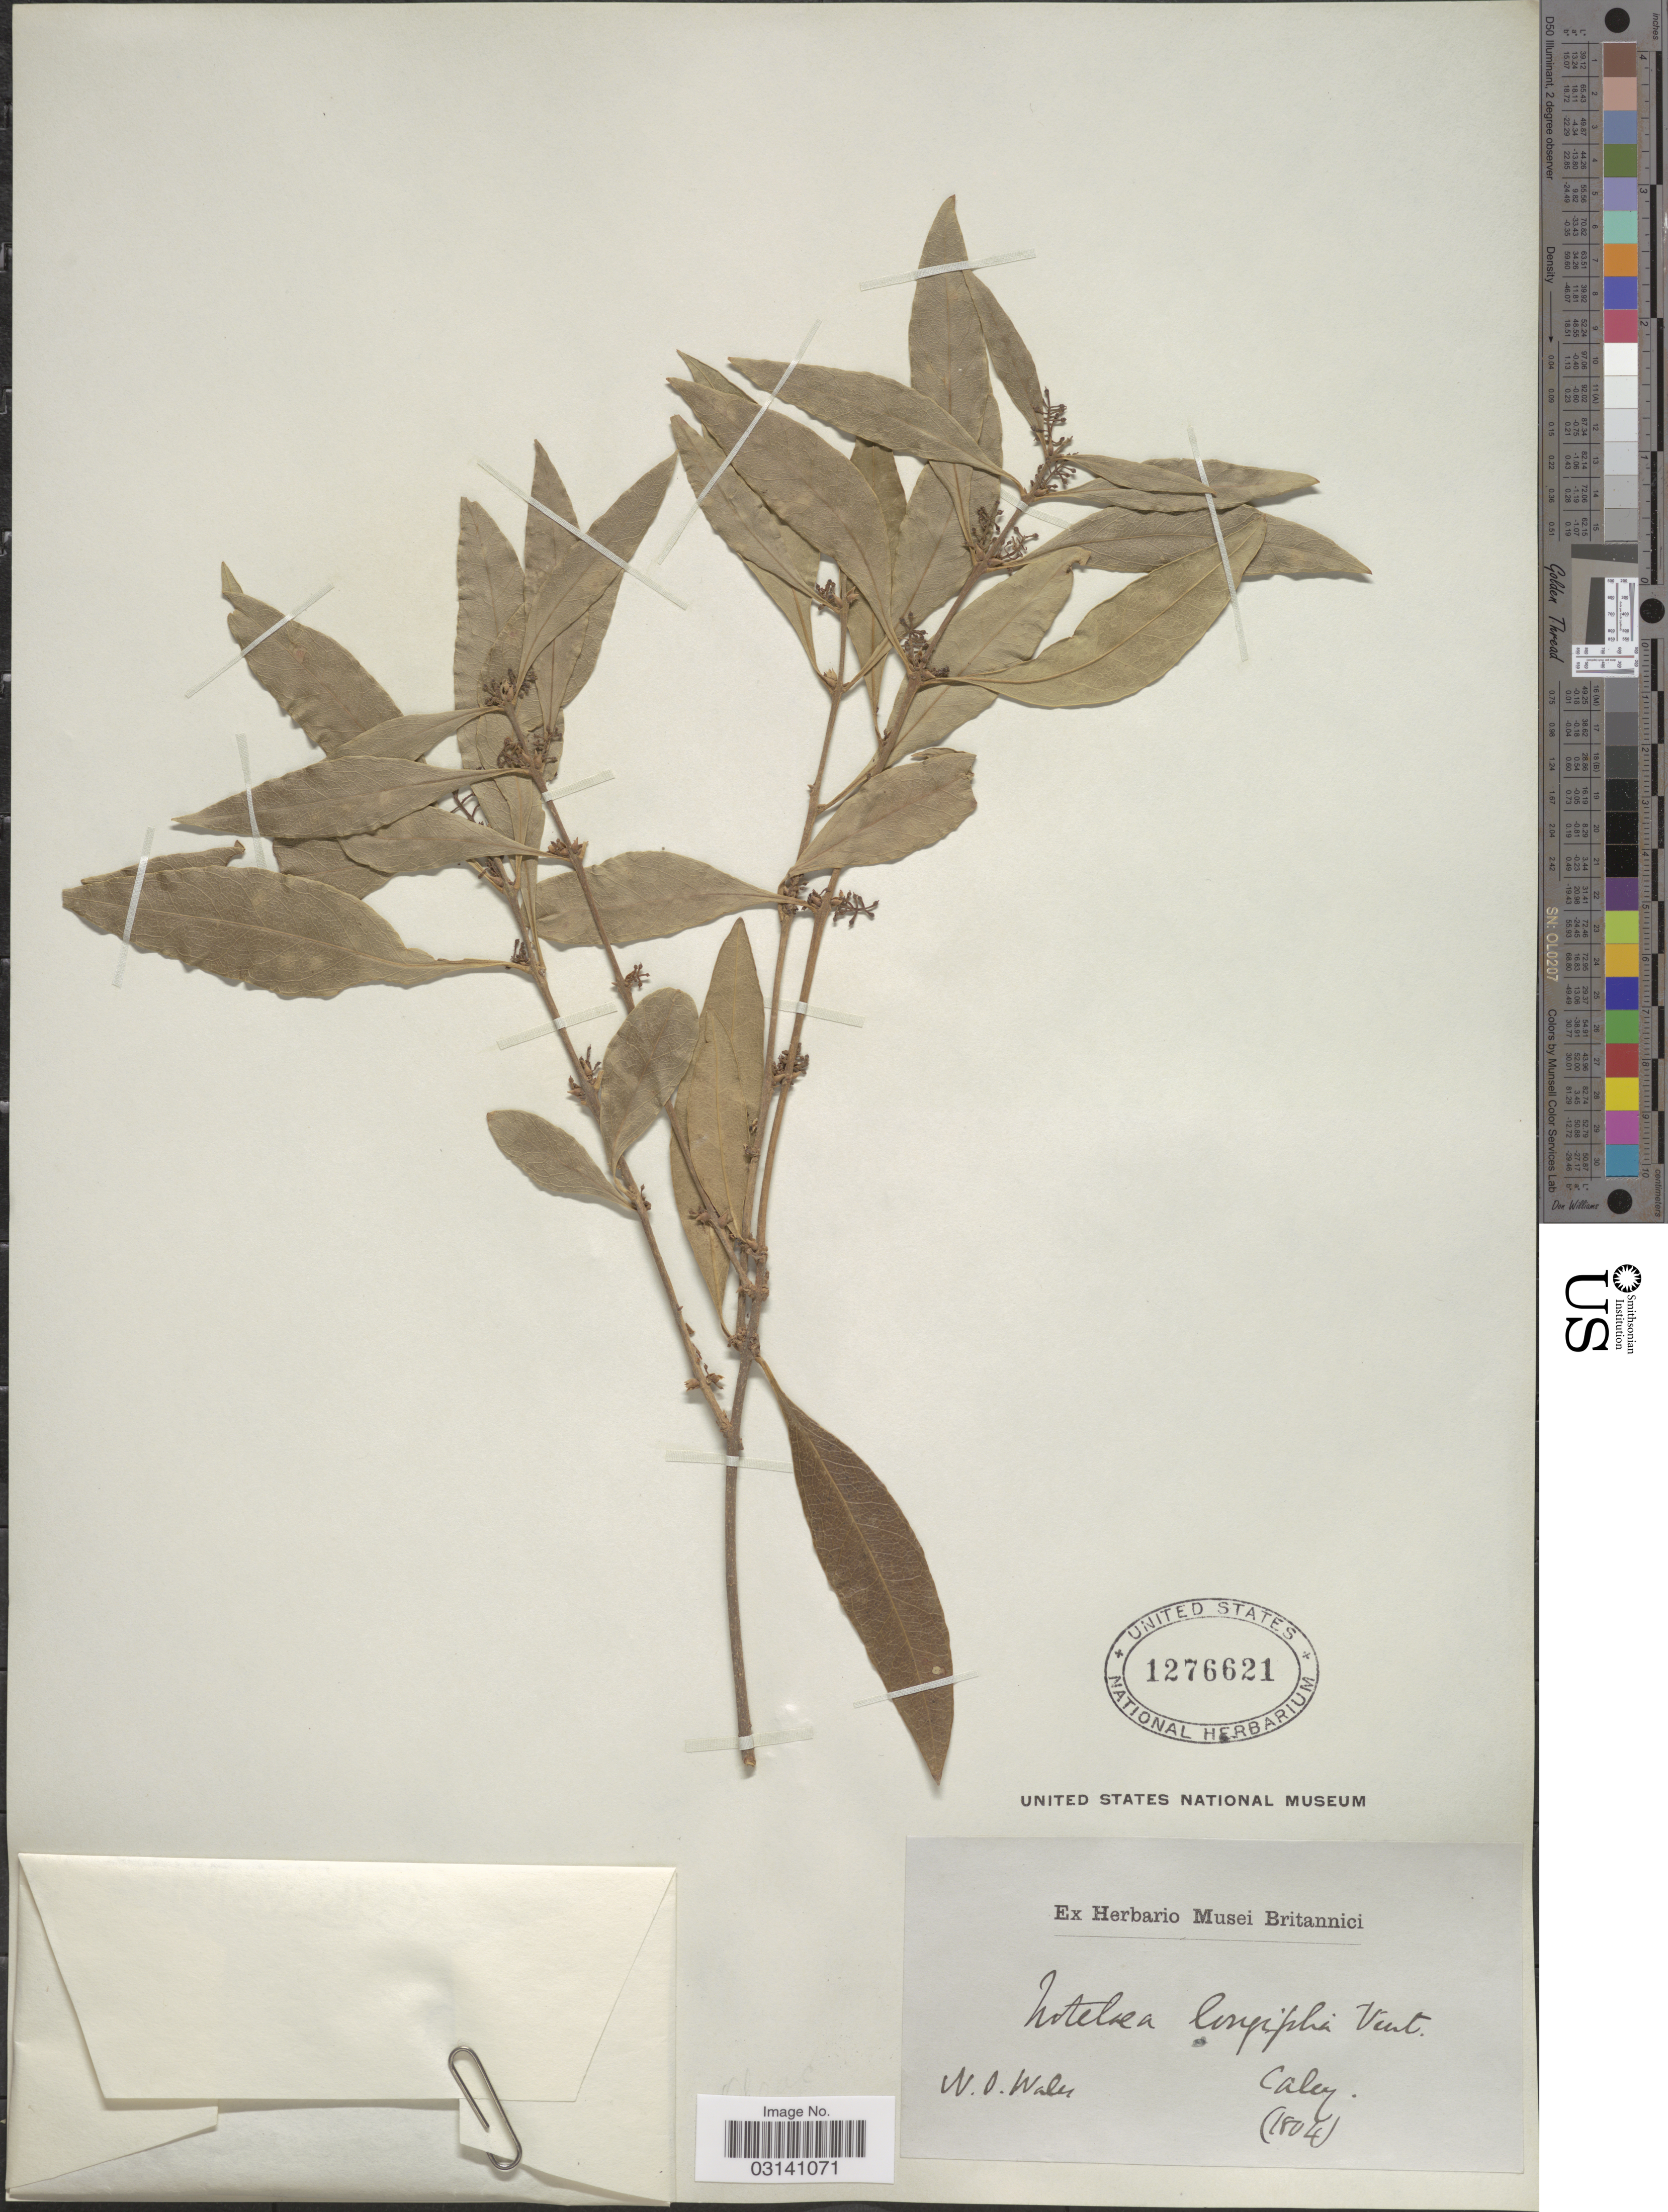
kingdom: Plantae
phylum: Tracheophyta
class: Magnoliopsida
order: Lamiales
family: Oleaceae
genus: Notelaea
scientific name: Notelaea longifolia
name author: Vent.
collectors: -. Caley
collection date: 1804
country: Australia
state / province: New South Wales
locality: N. S. Wales.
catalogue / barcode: US 1276621